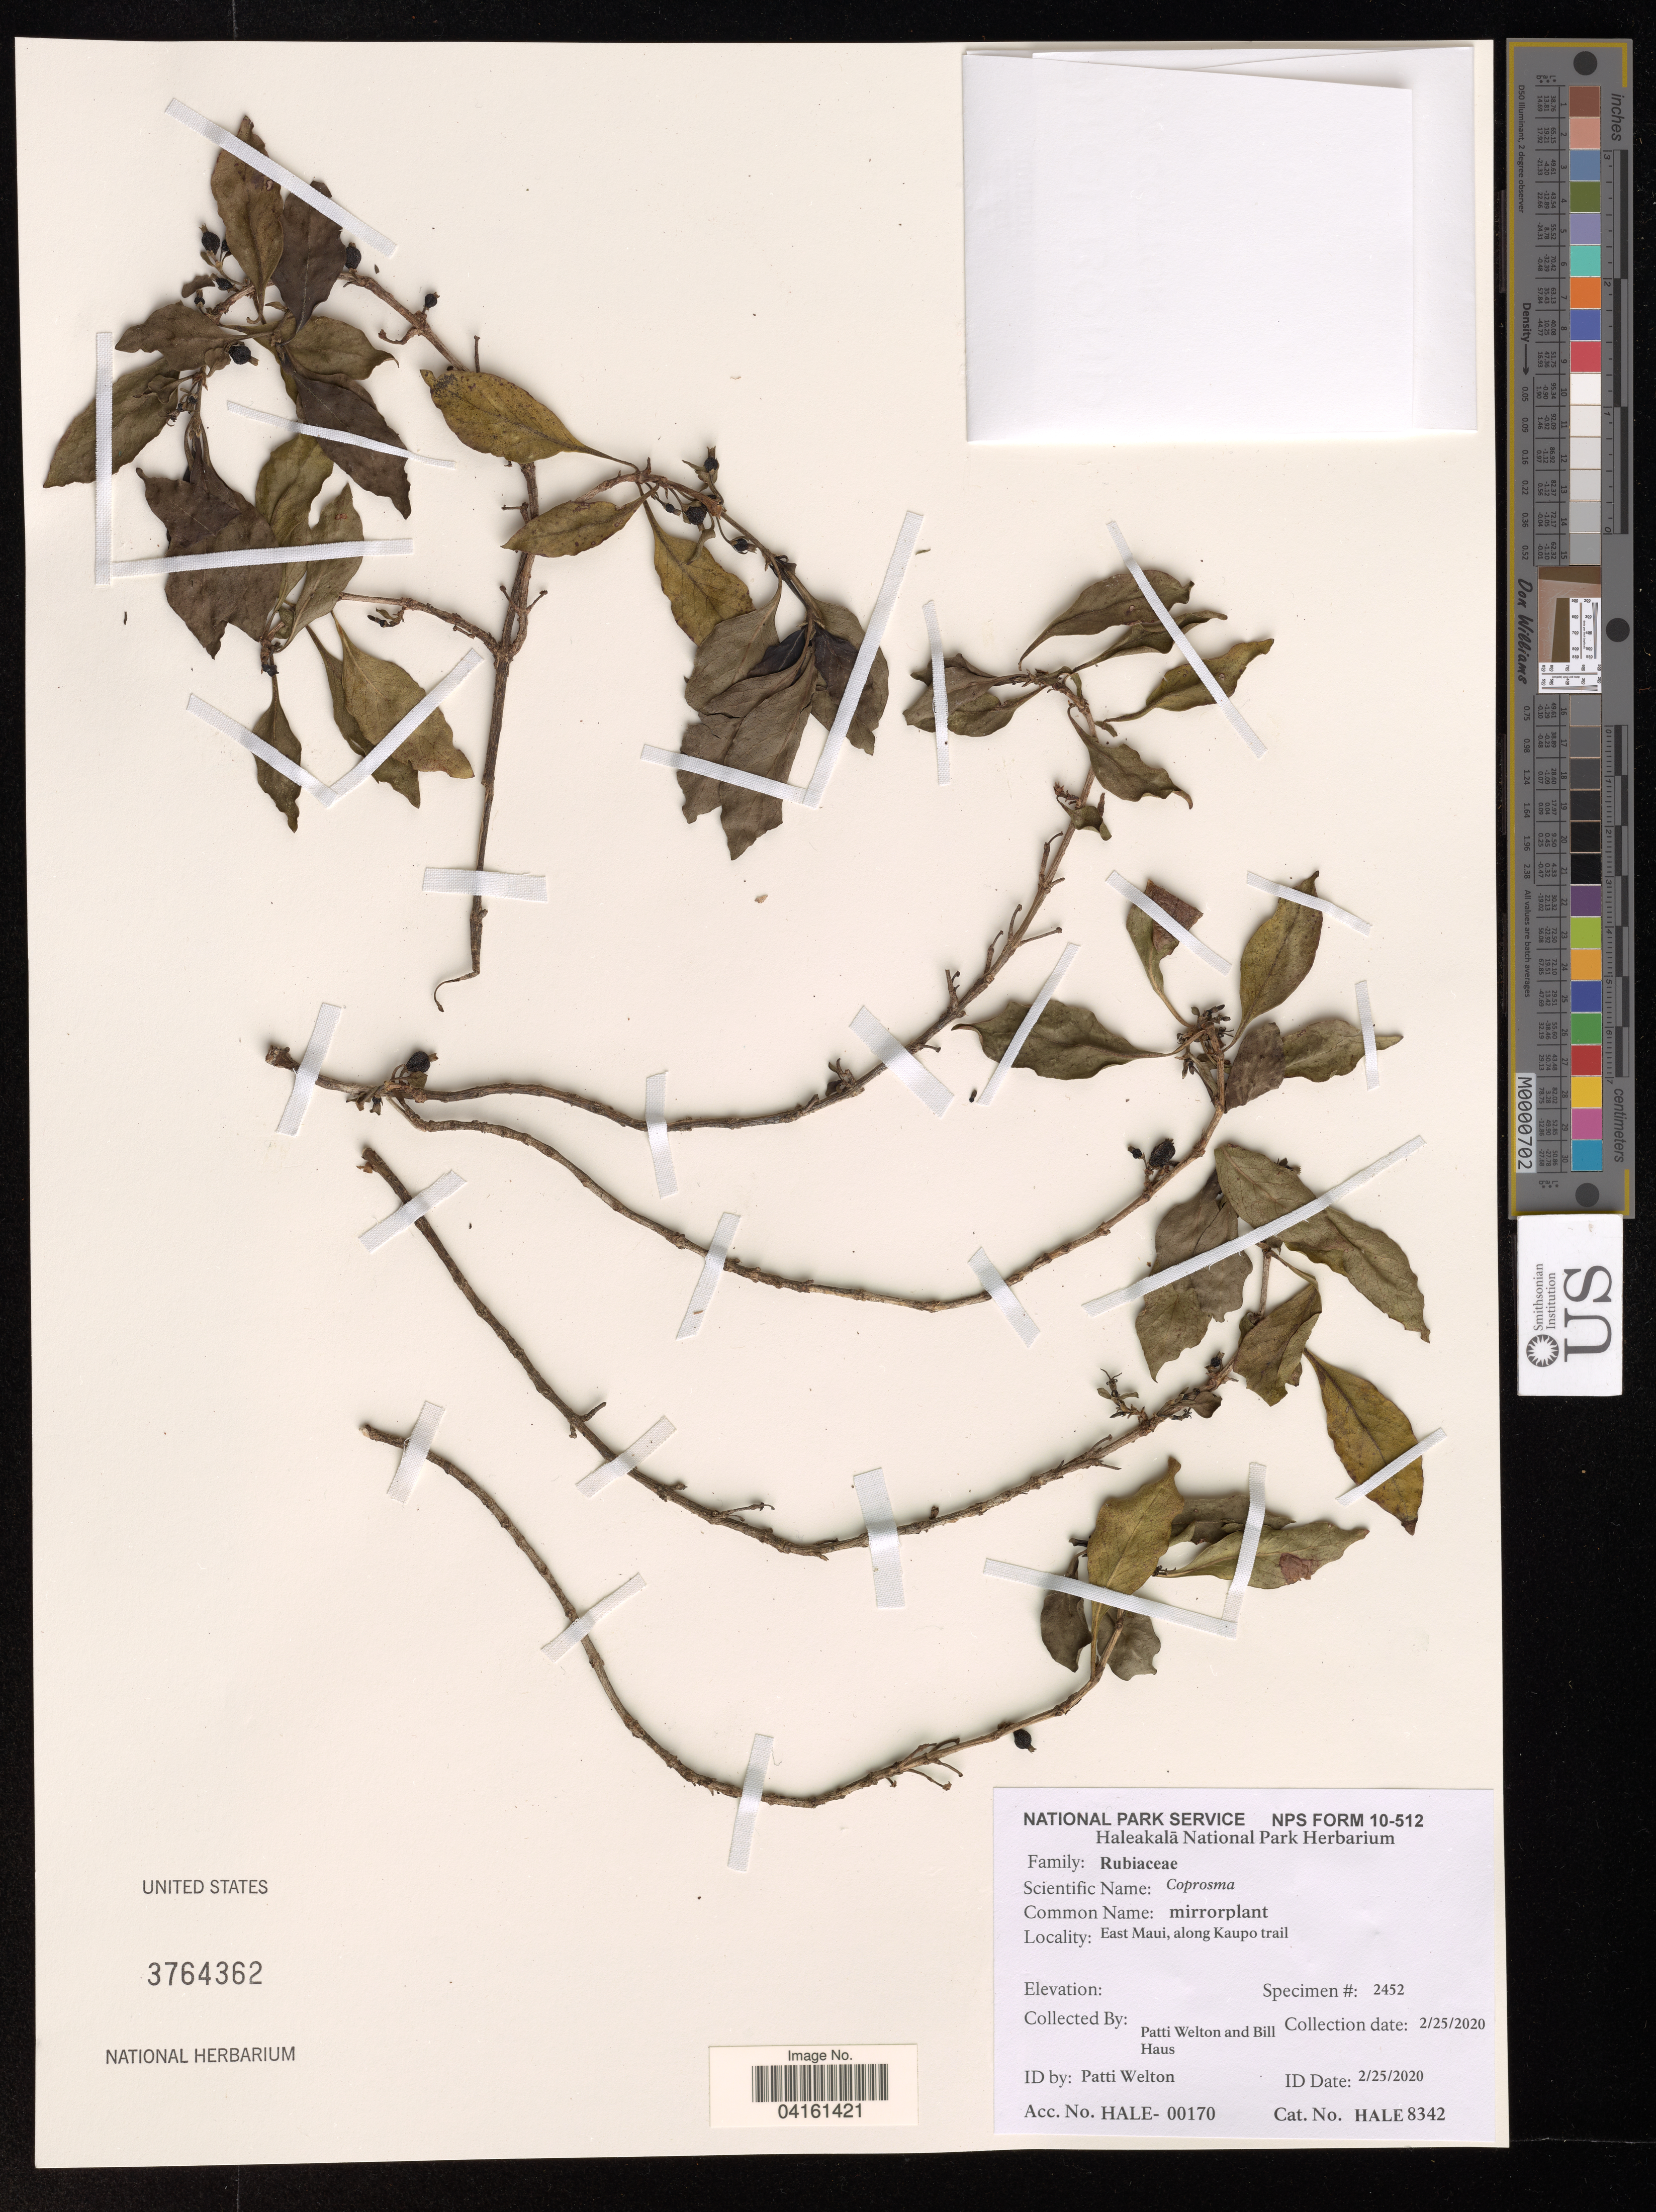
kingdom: Plantae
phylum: Tracheophyta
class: Magnoliopsida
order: Gentianales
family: Rubiaceae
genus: Coprosma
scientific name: Coprosma sp.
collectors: P. Welton & B. Haus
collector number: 2452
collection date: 2020-02-25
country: United States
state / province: Hawaii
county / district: Maui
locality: East Maui, along Kaupo trail.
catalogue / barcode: US 3764362